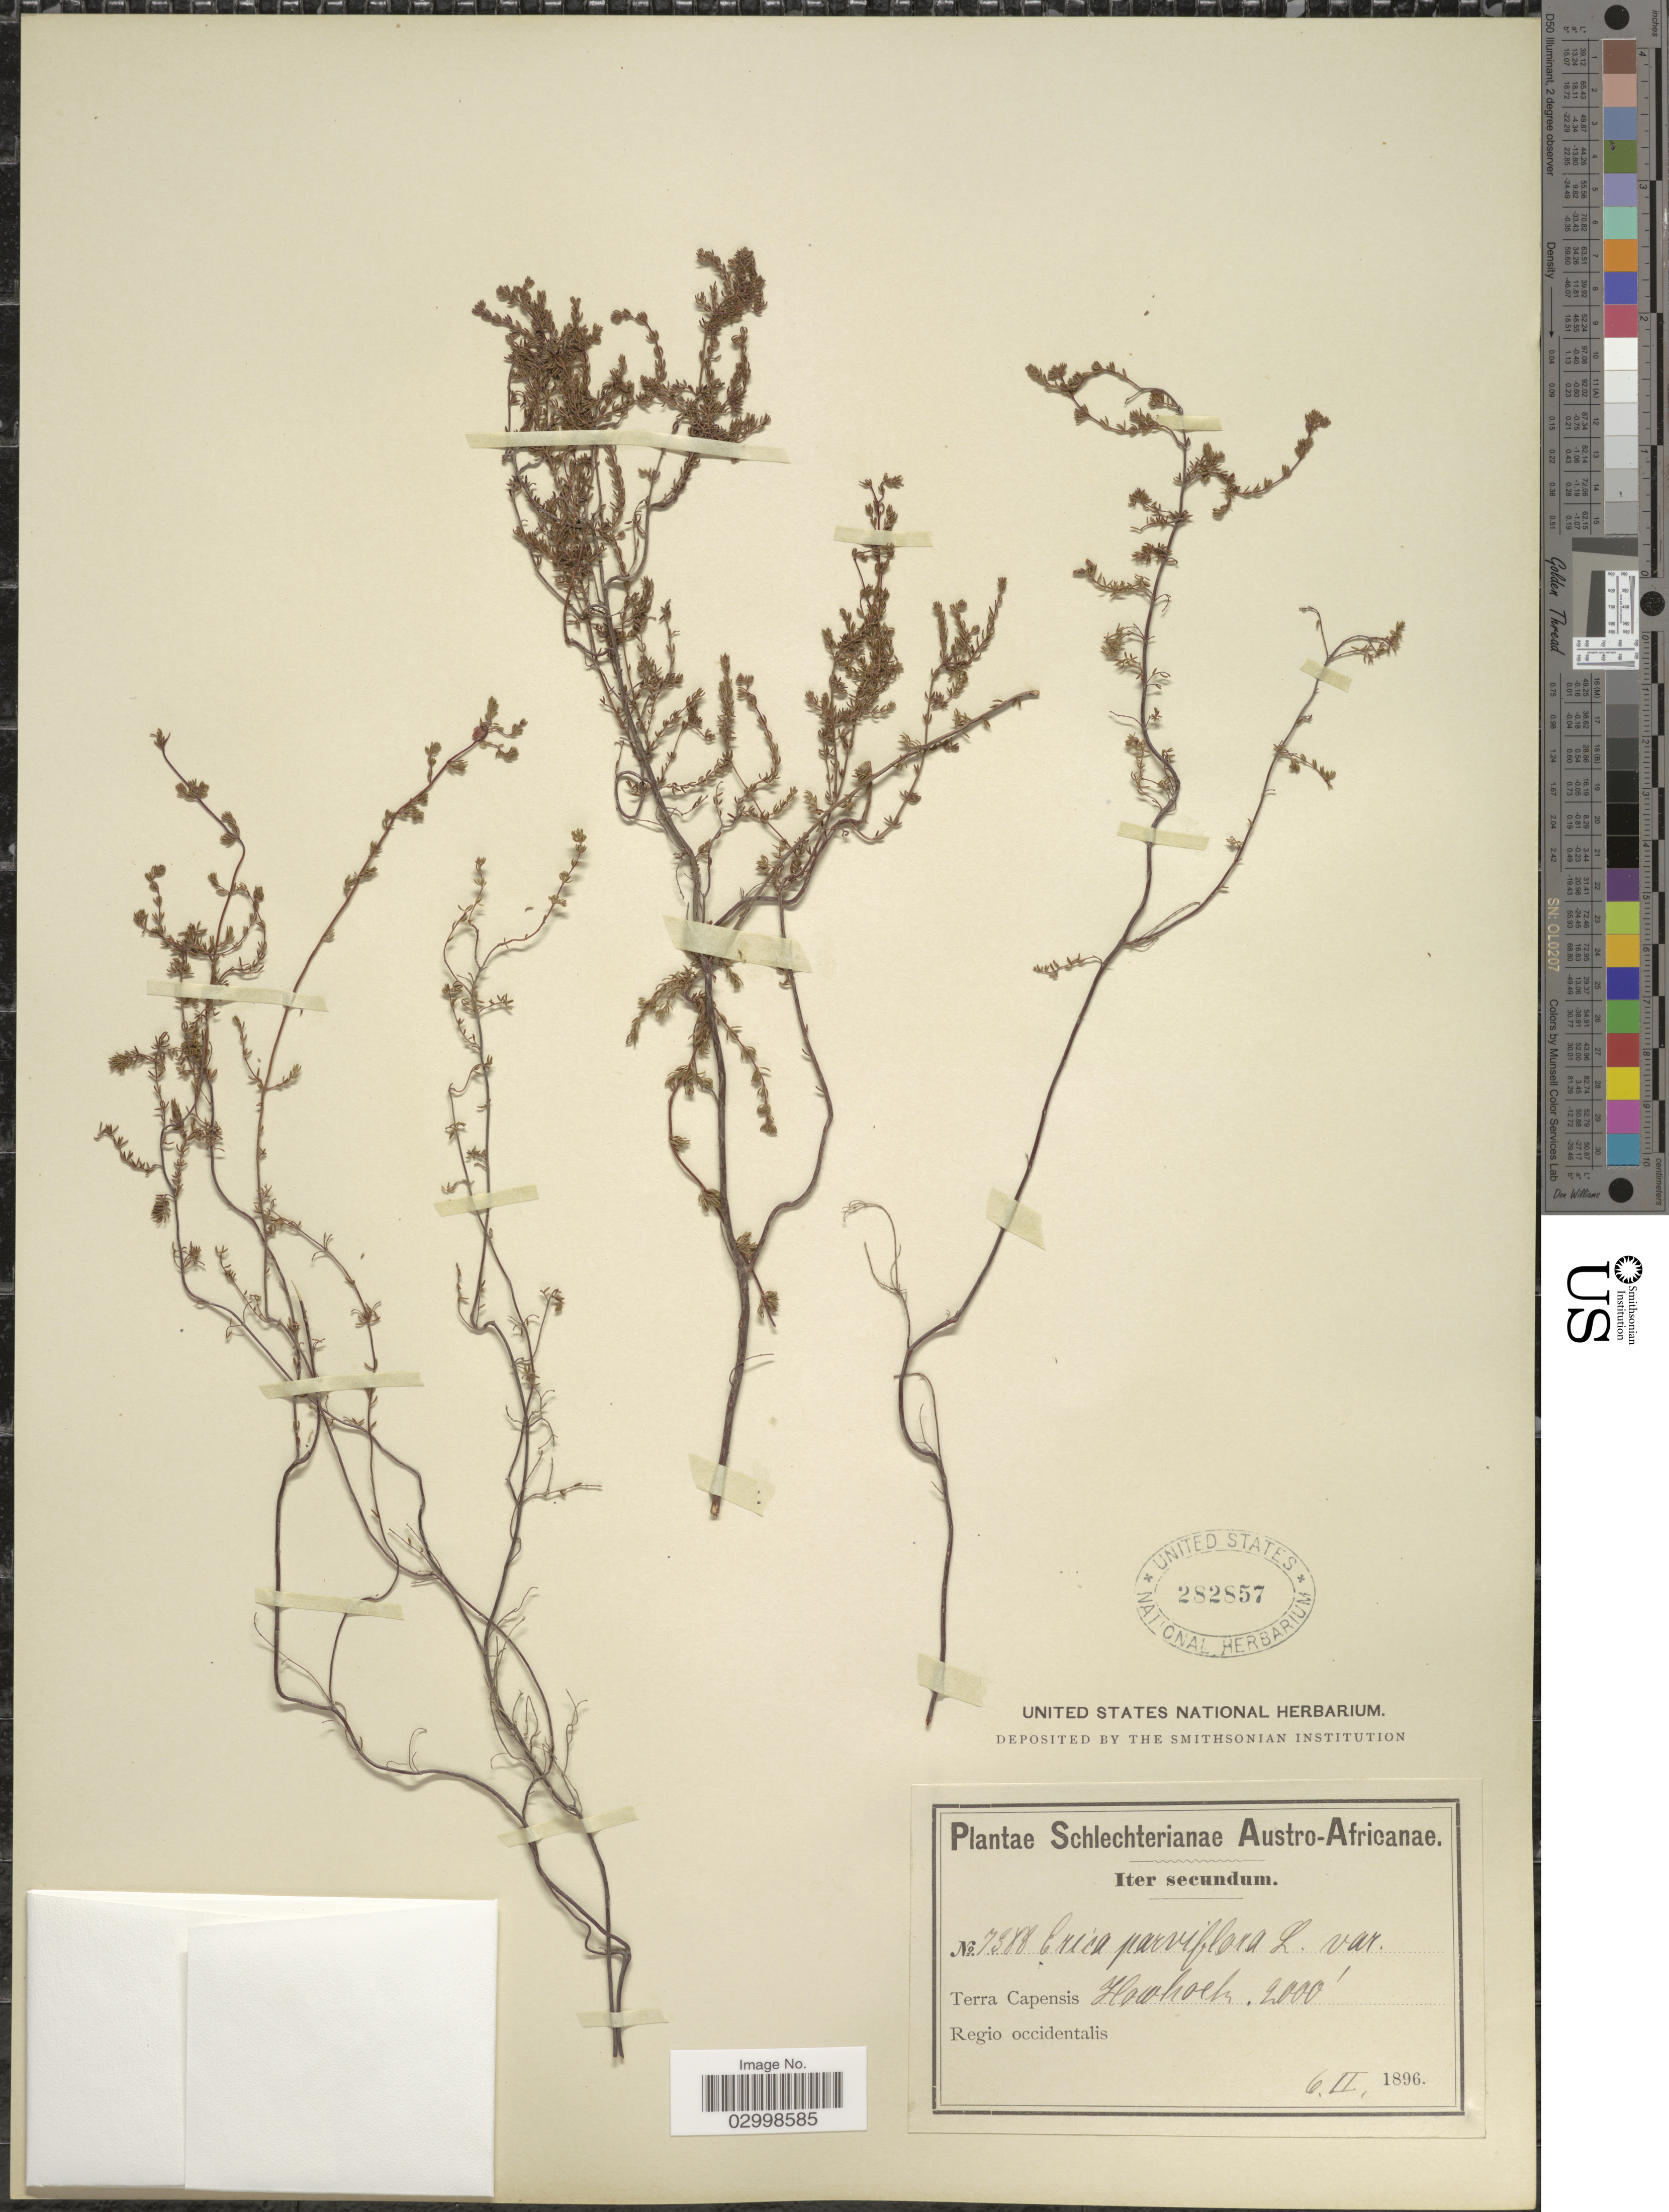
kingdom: Plantae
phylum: Tracheophyta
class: Magnoliopsida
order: Ericales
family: Ericaceae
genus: Erica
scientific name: Erica parviflora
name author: L.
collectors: Schlechter, --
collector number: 7388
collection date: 1896-02-06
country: South Africa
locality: Austro-Africanae, Terra Capensis, Howhoek, Regio occidentalis.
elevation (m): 610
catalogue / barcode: US 282857